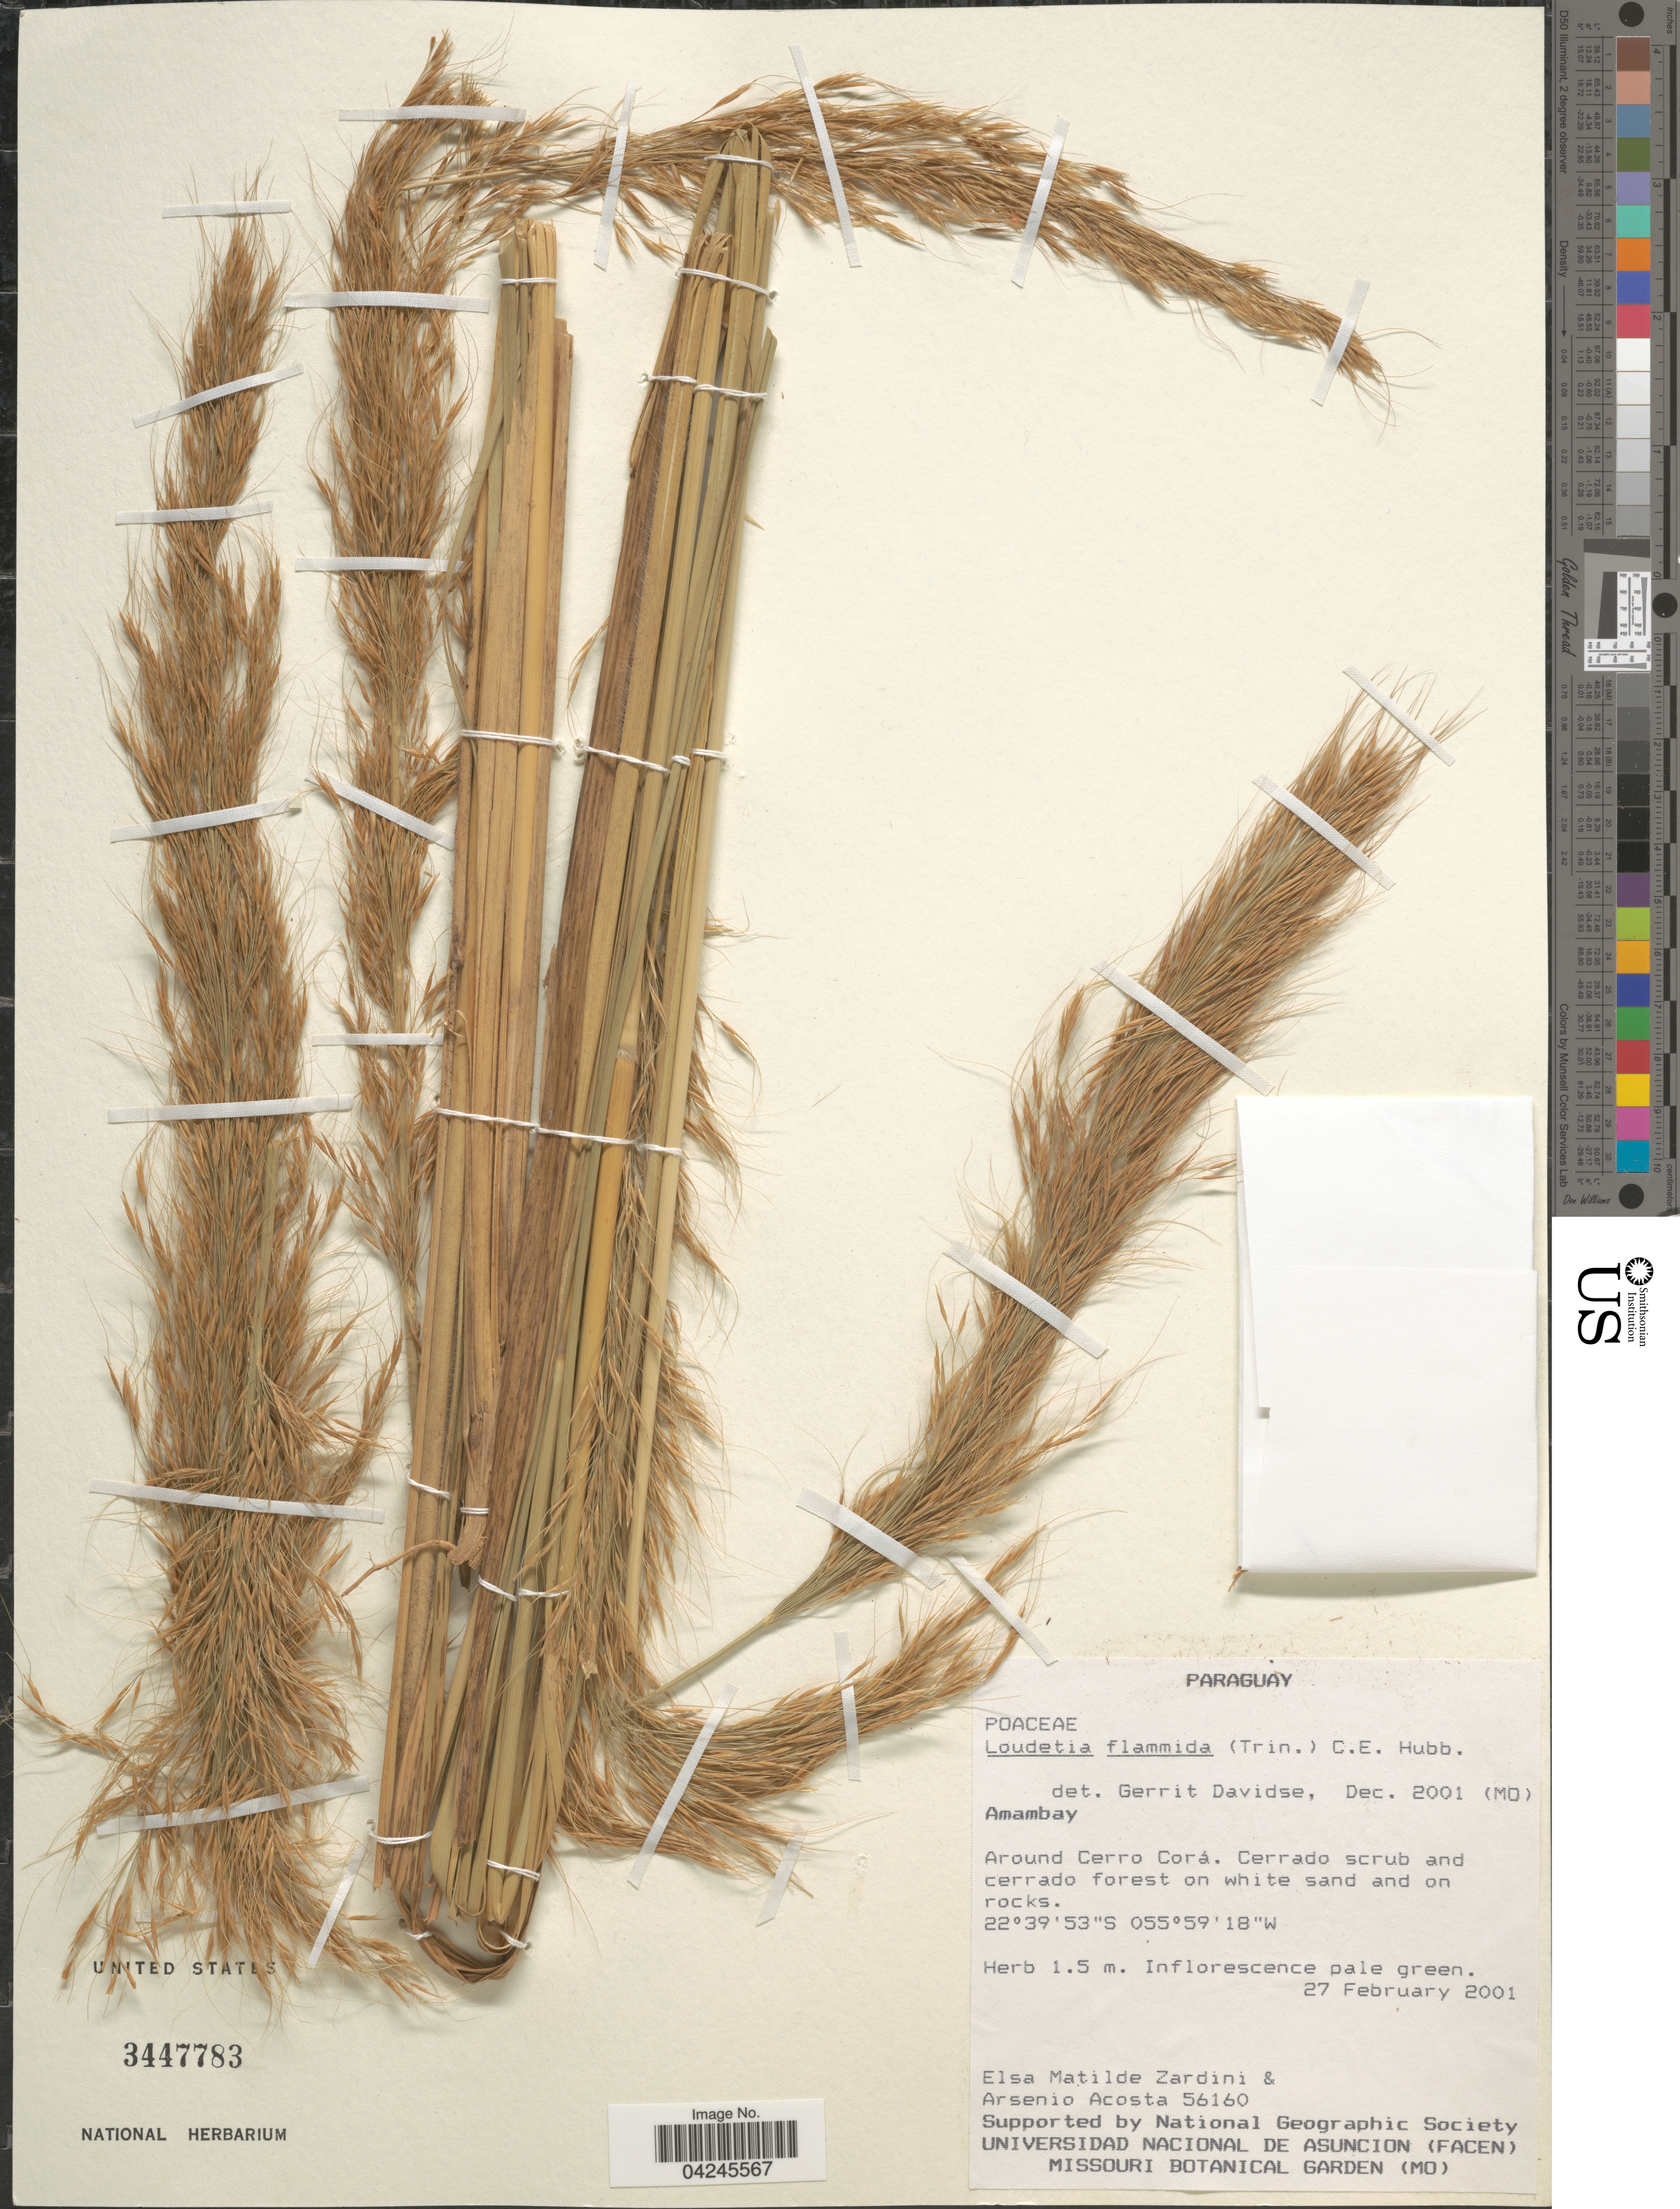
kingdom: Plantae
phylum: Tracheophyta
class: Liliopsida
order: Poales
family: Poaceae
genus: Loudetia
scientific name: Loudetia flammida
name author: (Trin.) C. E. Hubb.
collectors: E. M. Zardini & A. Acosta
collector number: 56160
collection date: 2001-02-27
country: Paraguay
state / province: Amambay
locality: Around Cerro Corá.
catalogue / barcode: US 3447783